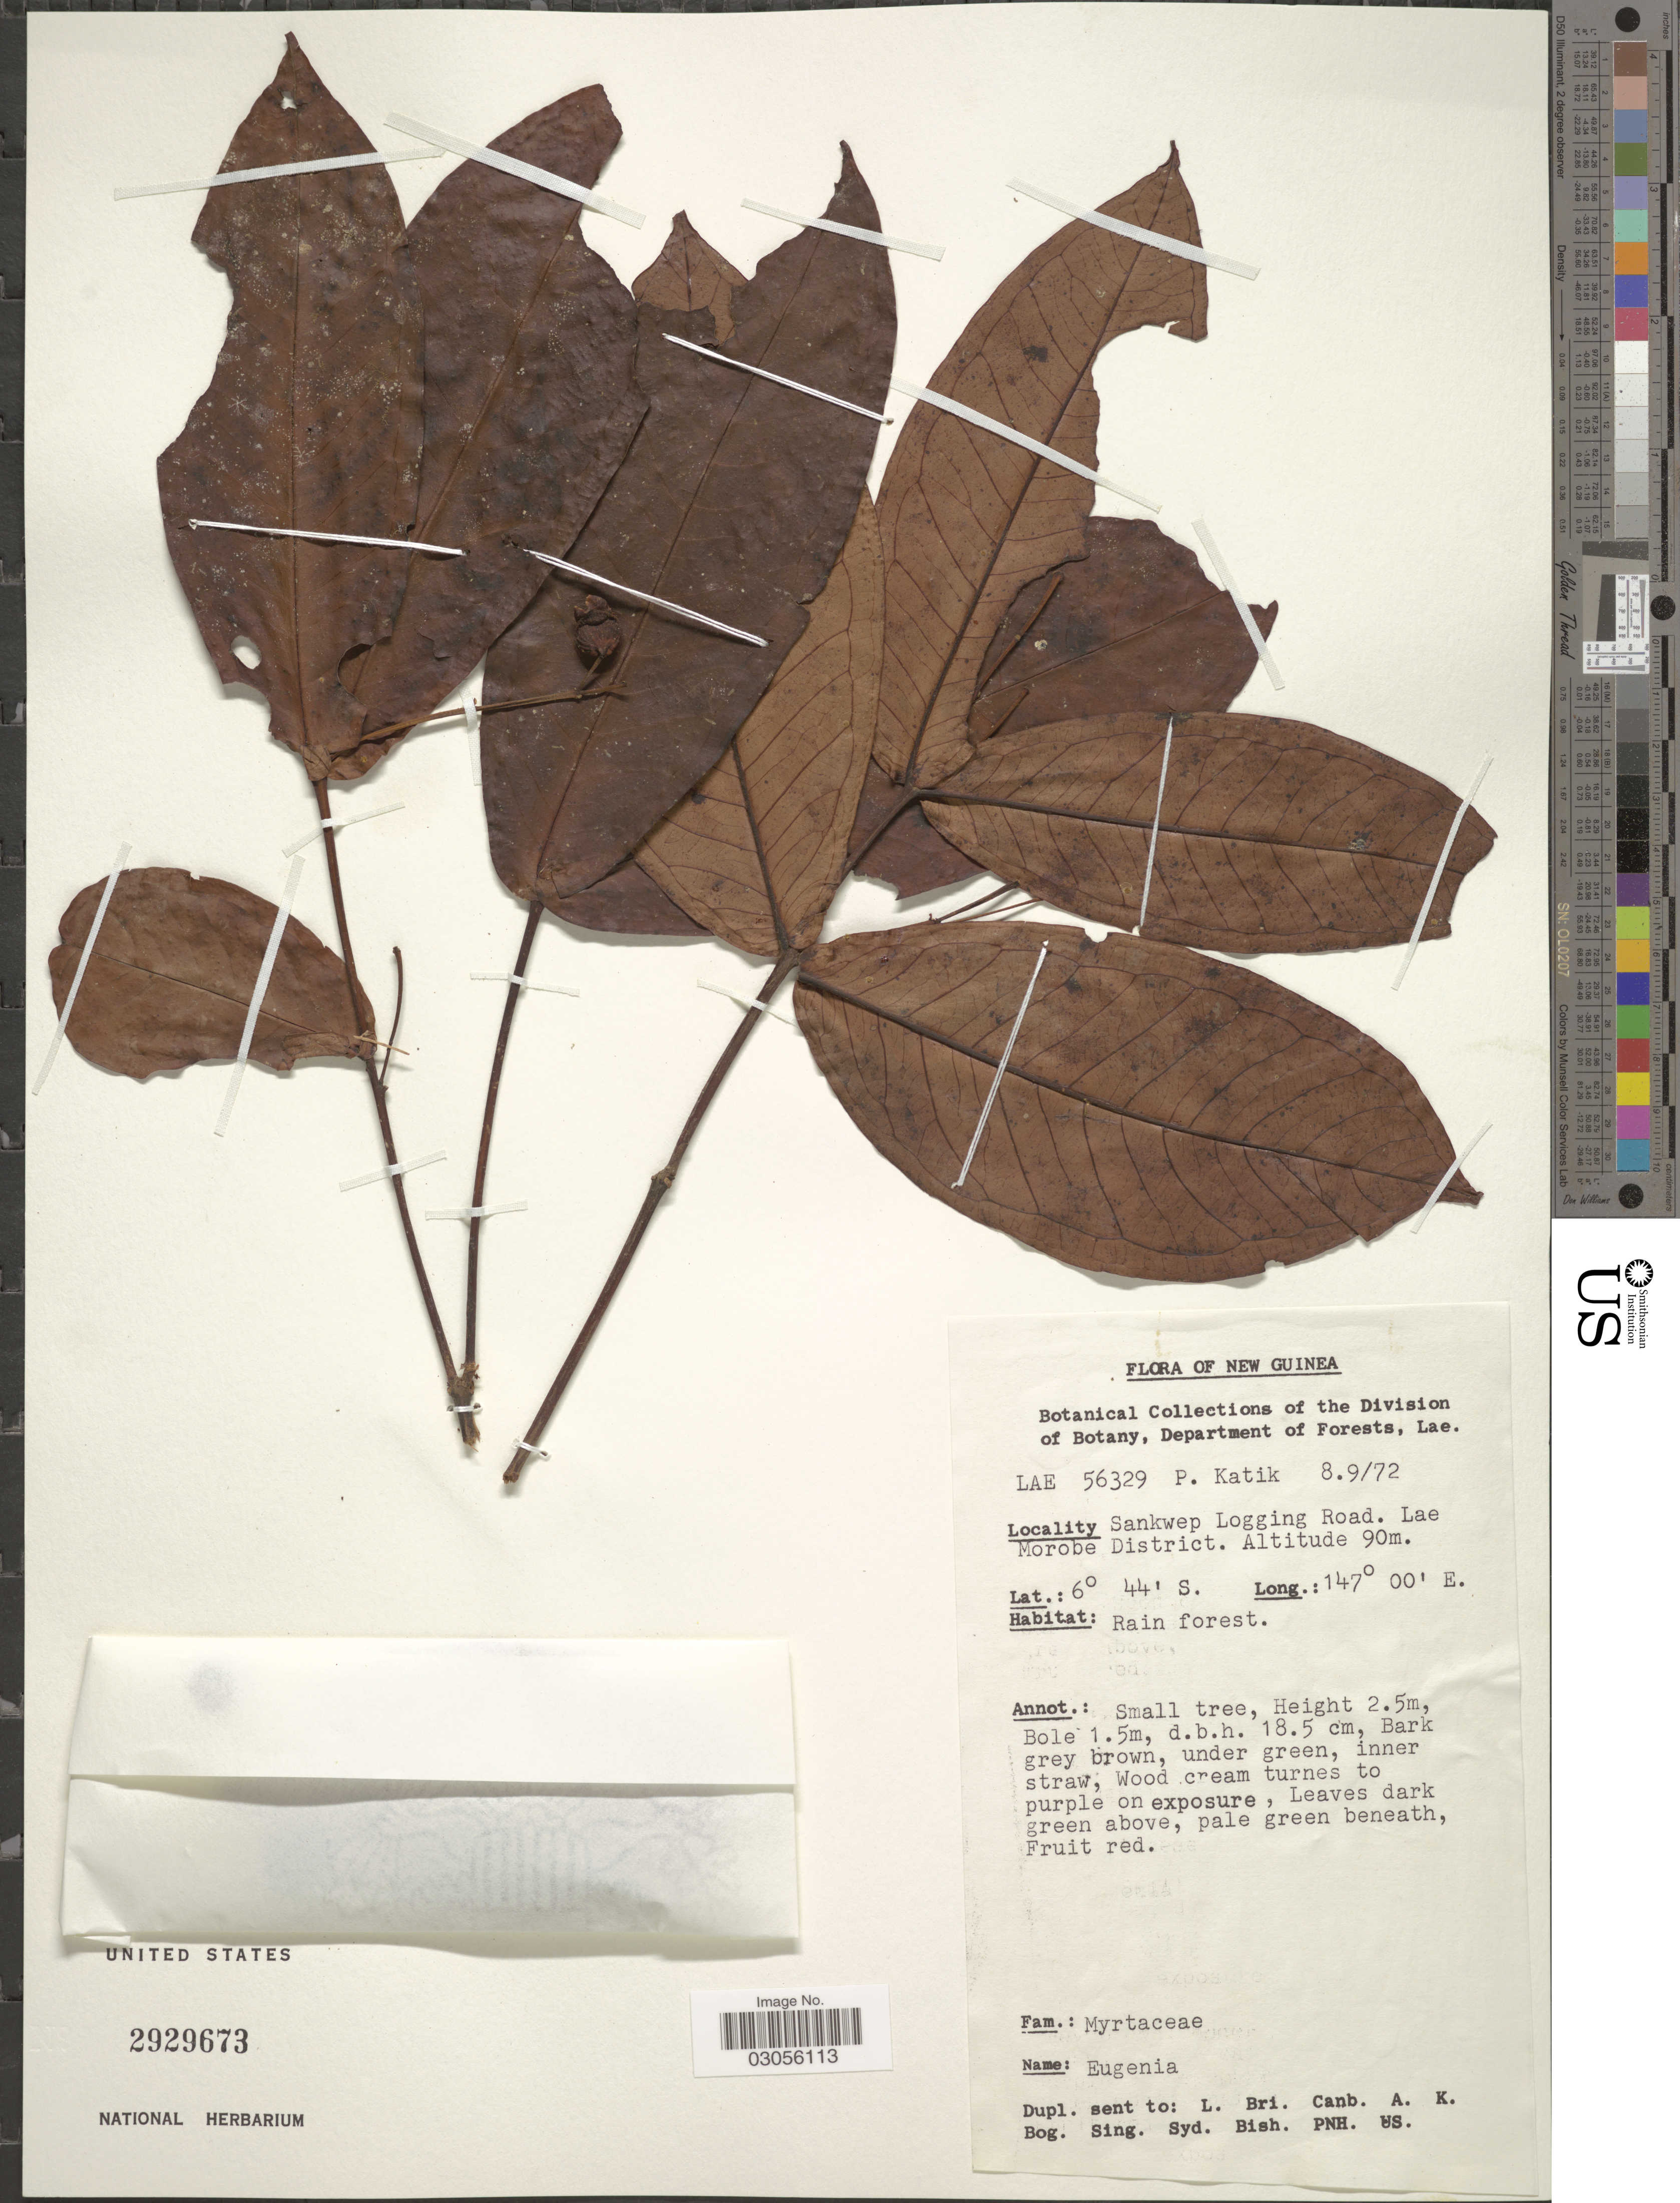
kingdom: Plantae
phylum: Tracheophyta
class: Magnoliopsida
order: Myrtales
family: Myrtaceae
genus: Syzygium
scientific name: Syzygium sp.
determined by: Strong, M. T., (US), Smithsonian Institution - National Museum of Natural History (UNITED STATES)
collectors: P. Katik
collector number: LAE 56329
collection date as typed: Transcribed d/m/y: 8/9/72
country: Papua New Guinea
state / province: Morobe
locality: New Guinea. Sankwep Logging Road. Lae Morobe District.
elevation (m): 90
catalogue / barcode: US 2929673